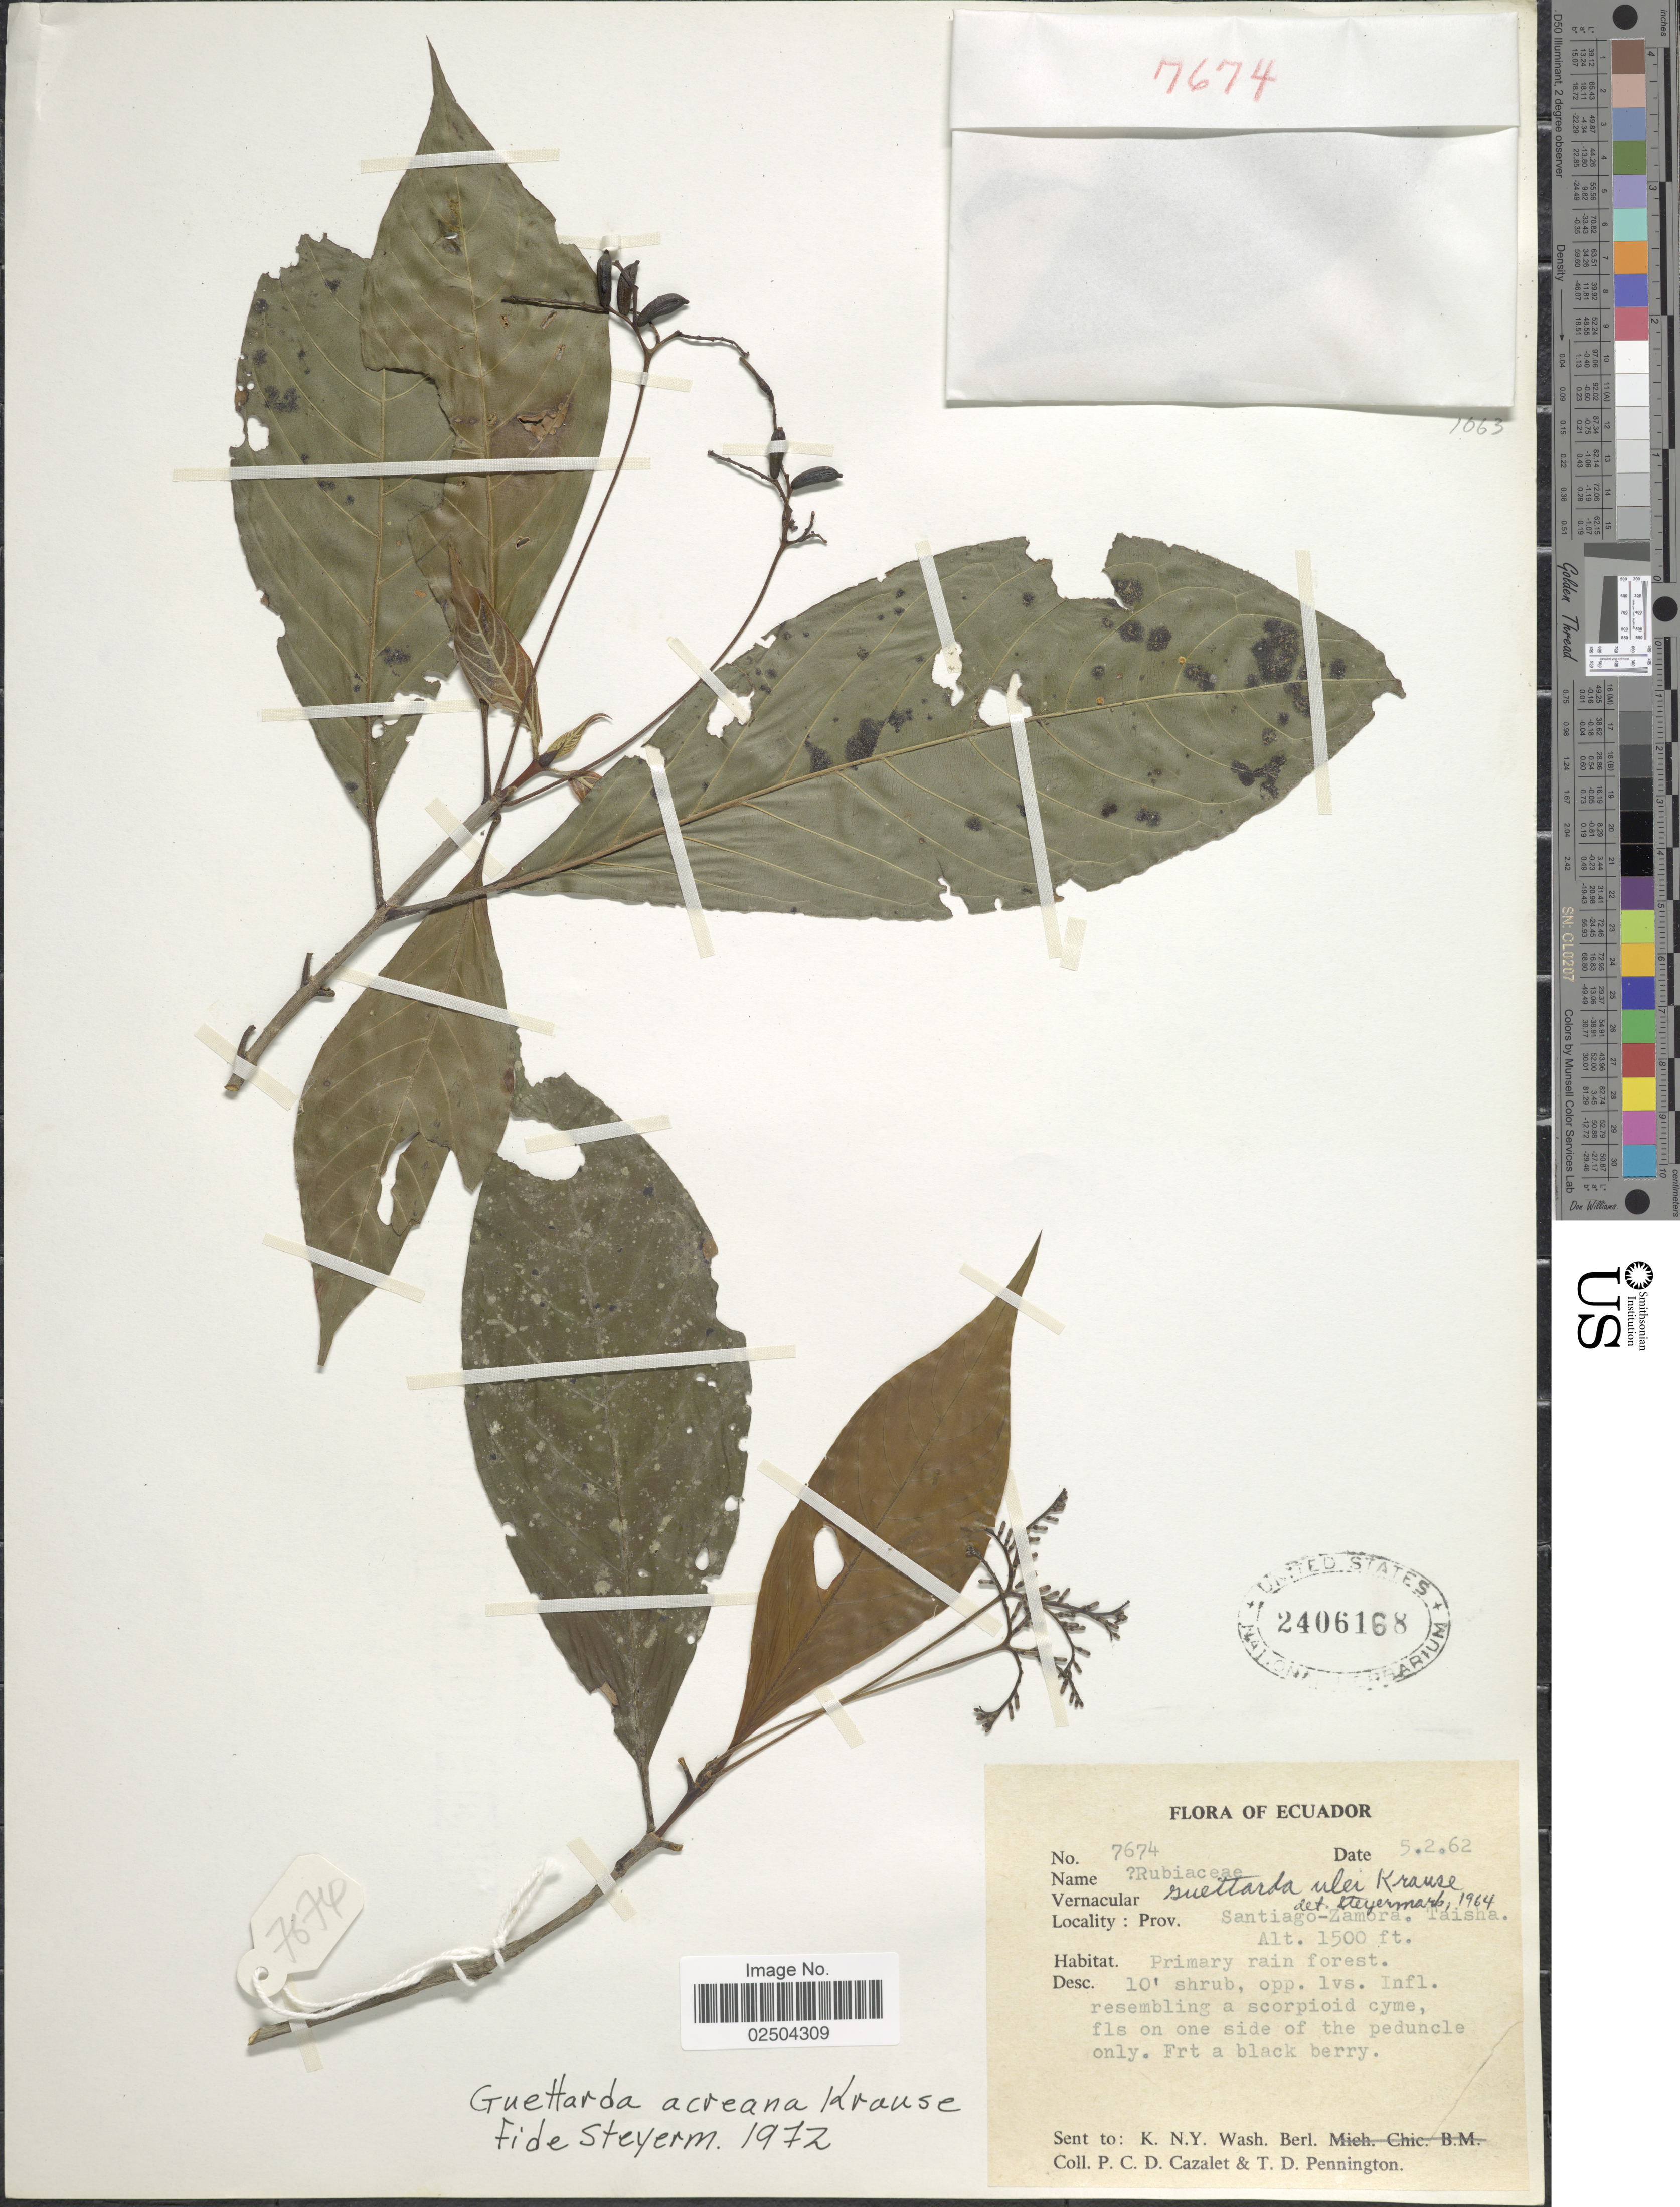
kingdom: Plantae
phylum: Tracheophyta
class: Magnoliopsida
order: Gentianales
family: Rubiaceae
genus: Guettarda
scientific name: Guettarda acreana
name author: K. Krause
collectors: P. C. D. Cazalet & T. D. Pennington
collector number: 7674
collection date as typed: Transcribed d/m/y: 5/2/62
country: Ecuador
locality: Prov. Santiago-Zamora, Taisha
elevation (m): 457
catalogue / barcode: US 2406168